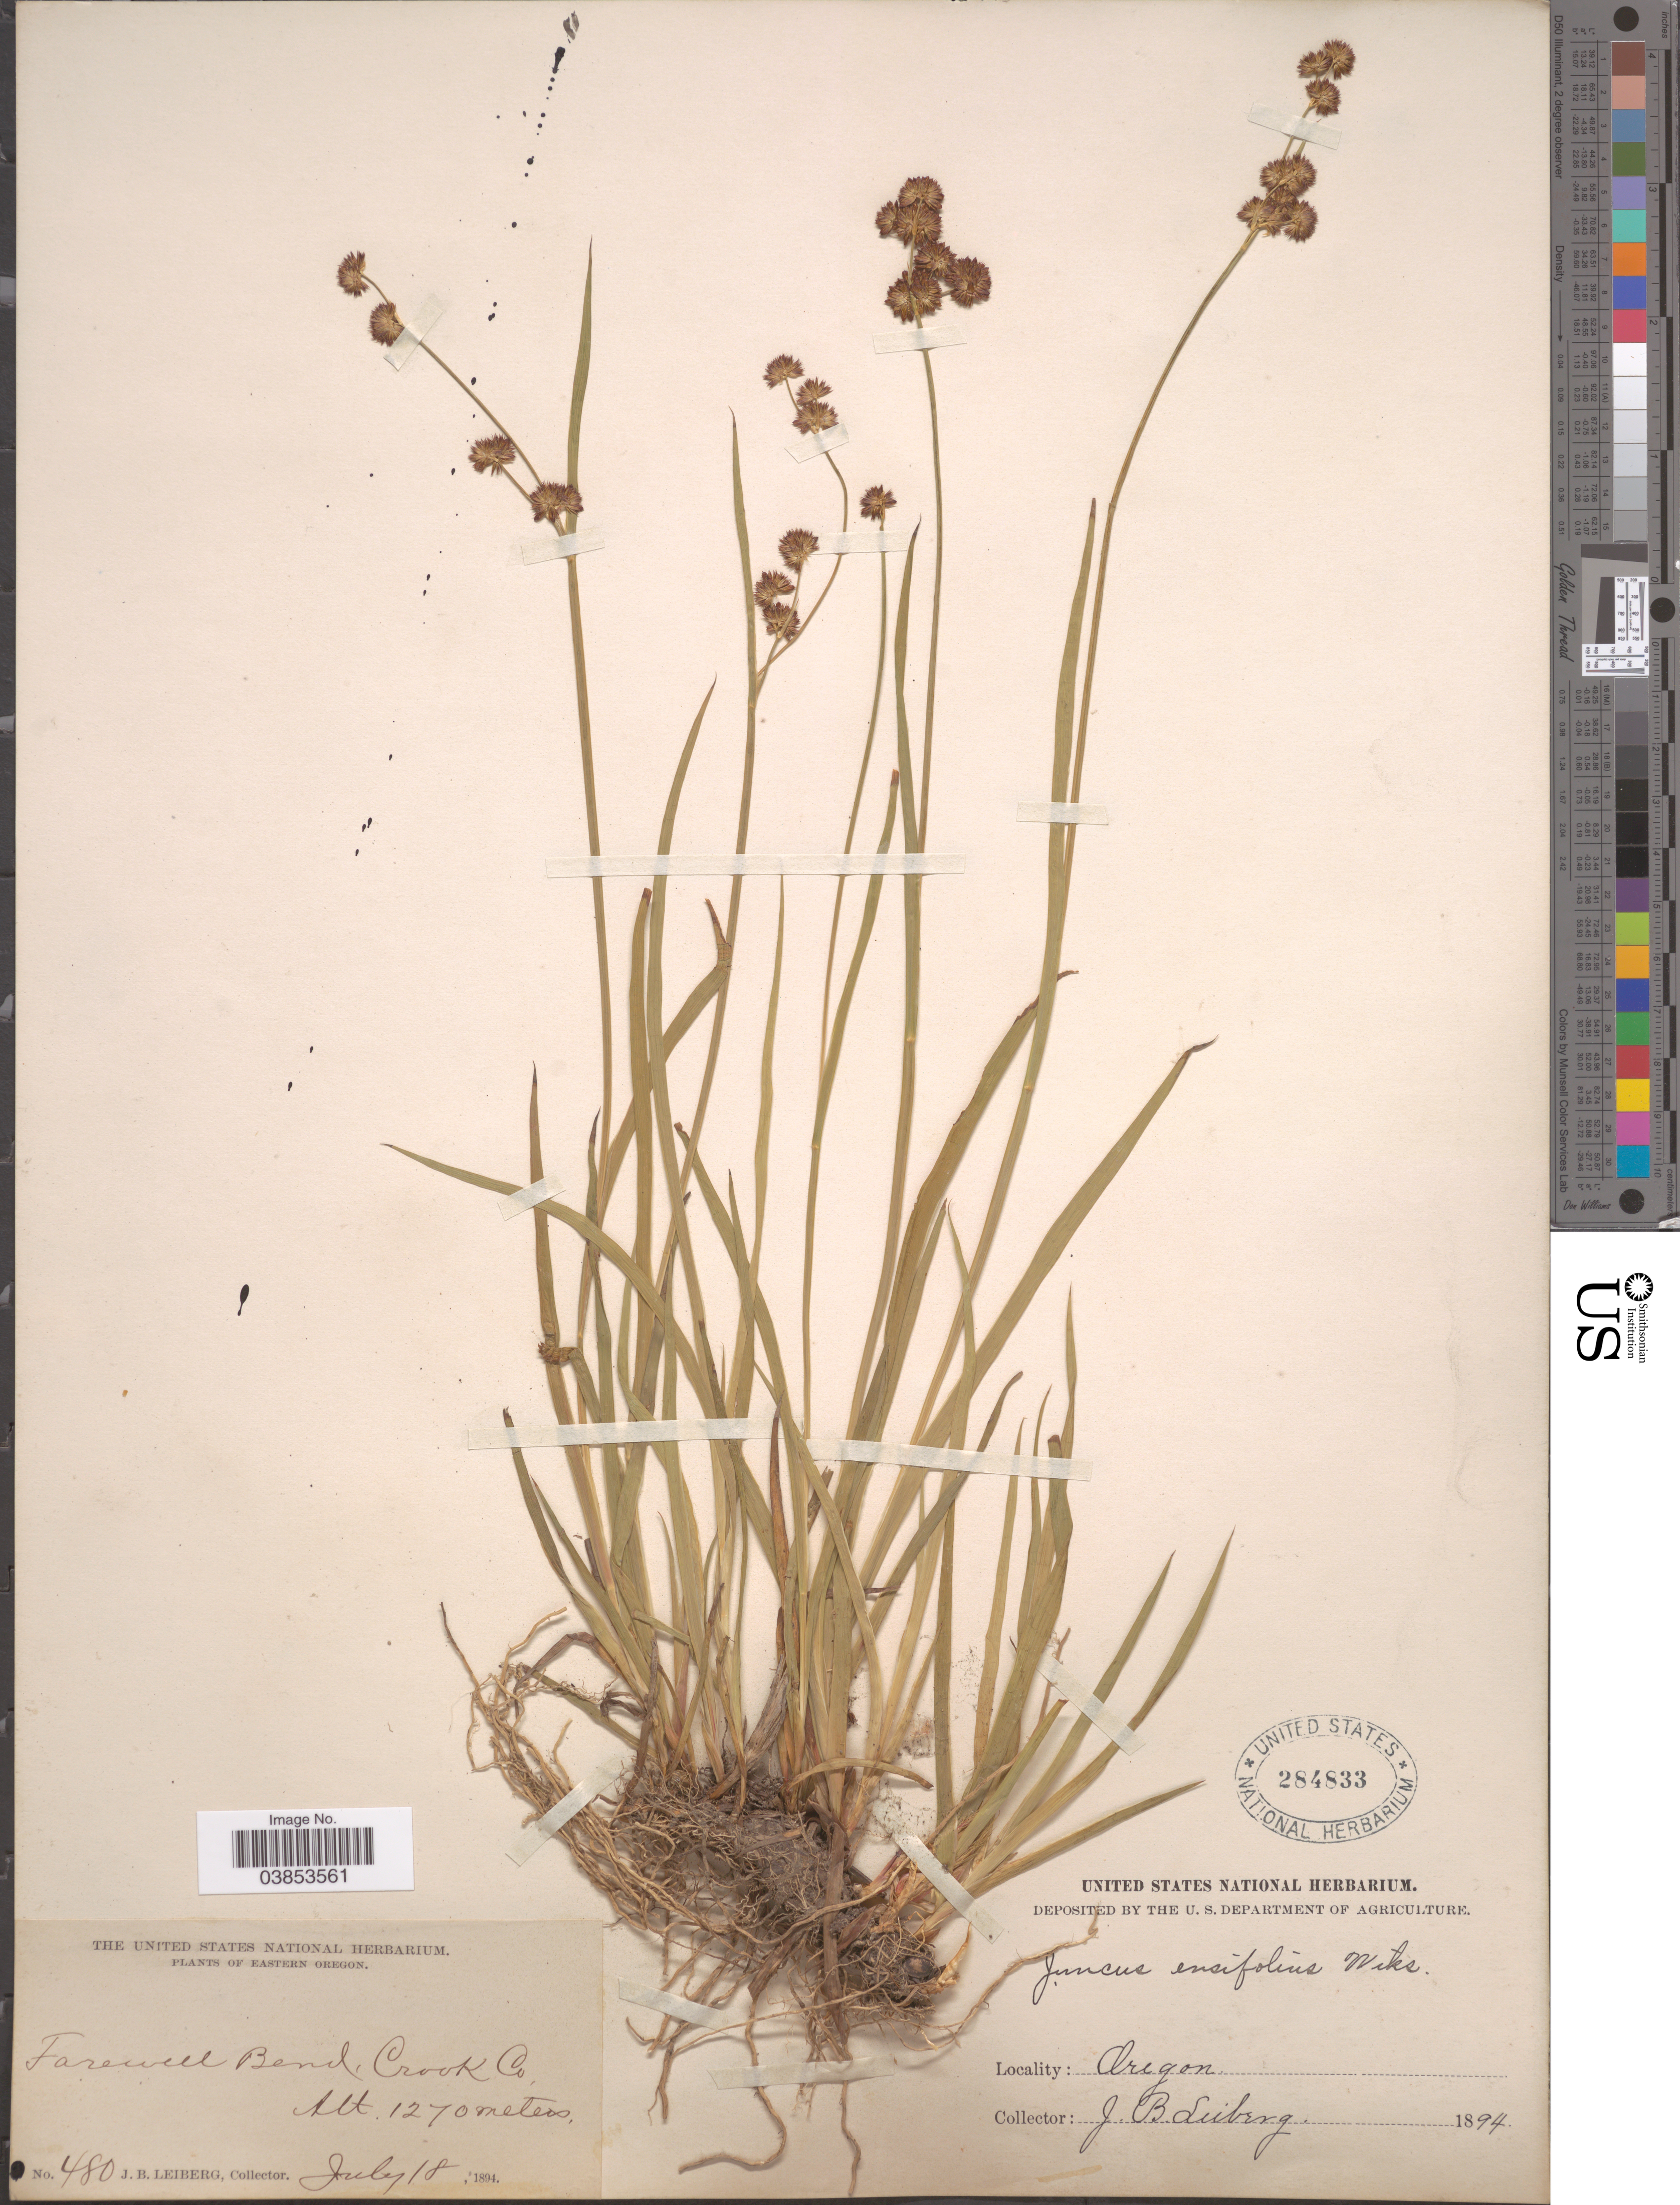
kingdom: Plantae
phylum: Tracheophyta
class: Liliopsida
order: Poales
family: Juncaceae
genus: Juncus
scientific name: Juncus ensifolius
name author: Wikstr.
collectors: J. B. Leiberg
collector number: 480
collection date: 1894-07-18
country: United States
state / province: Oregon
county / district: Crook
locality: Eastern Oregon. Farewell Bend, Crook Co.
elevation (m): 1270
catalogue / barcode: US 284833